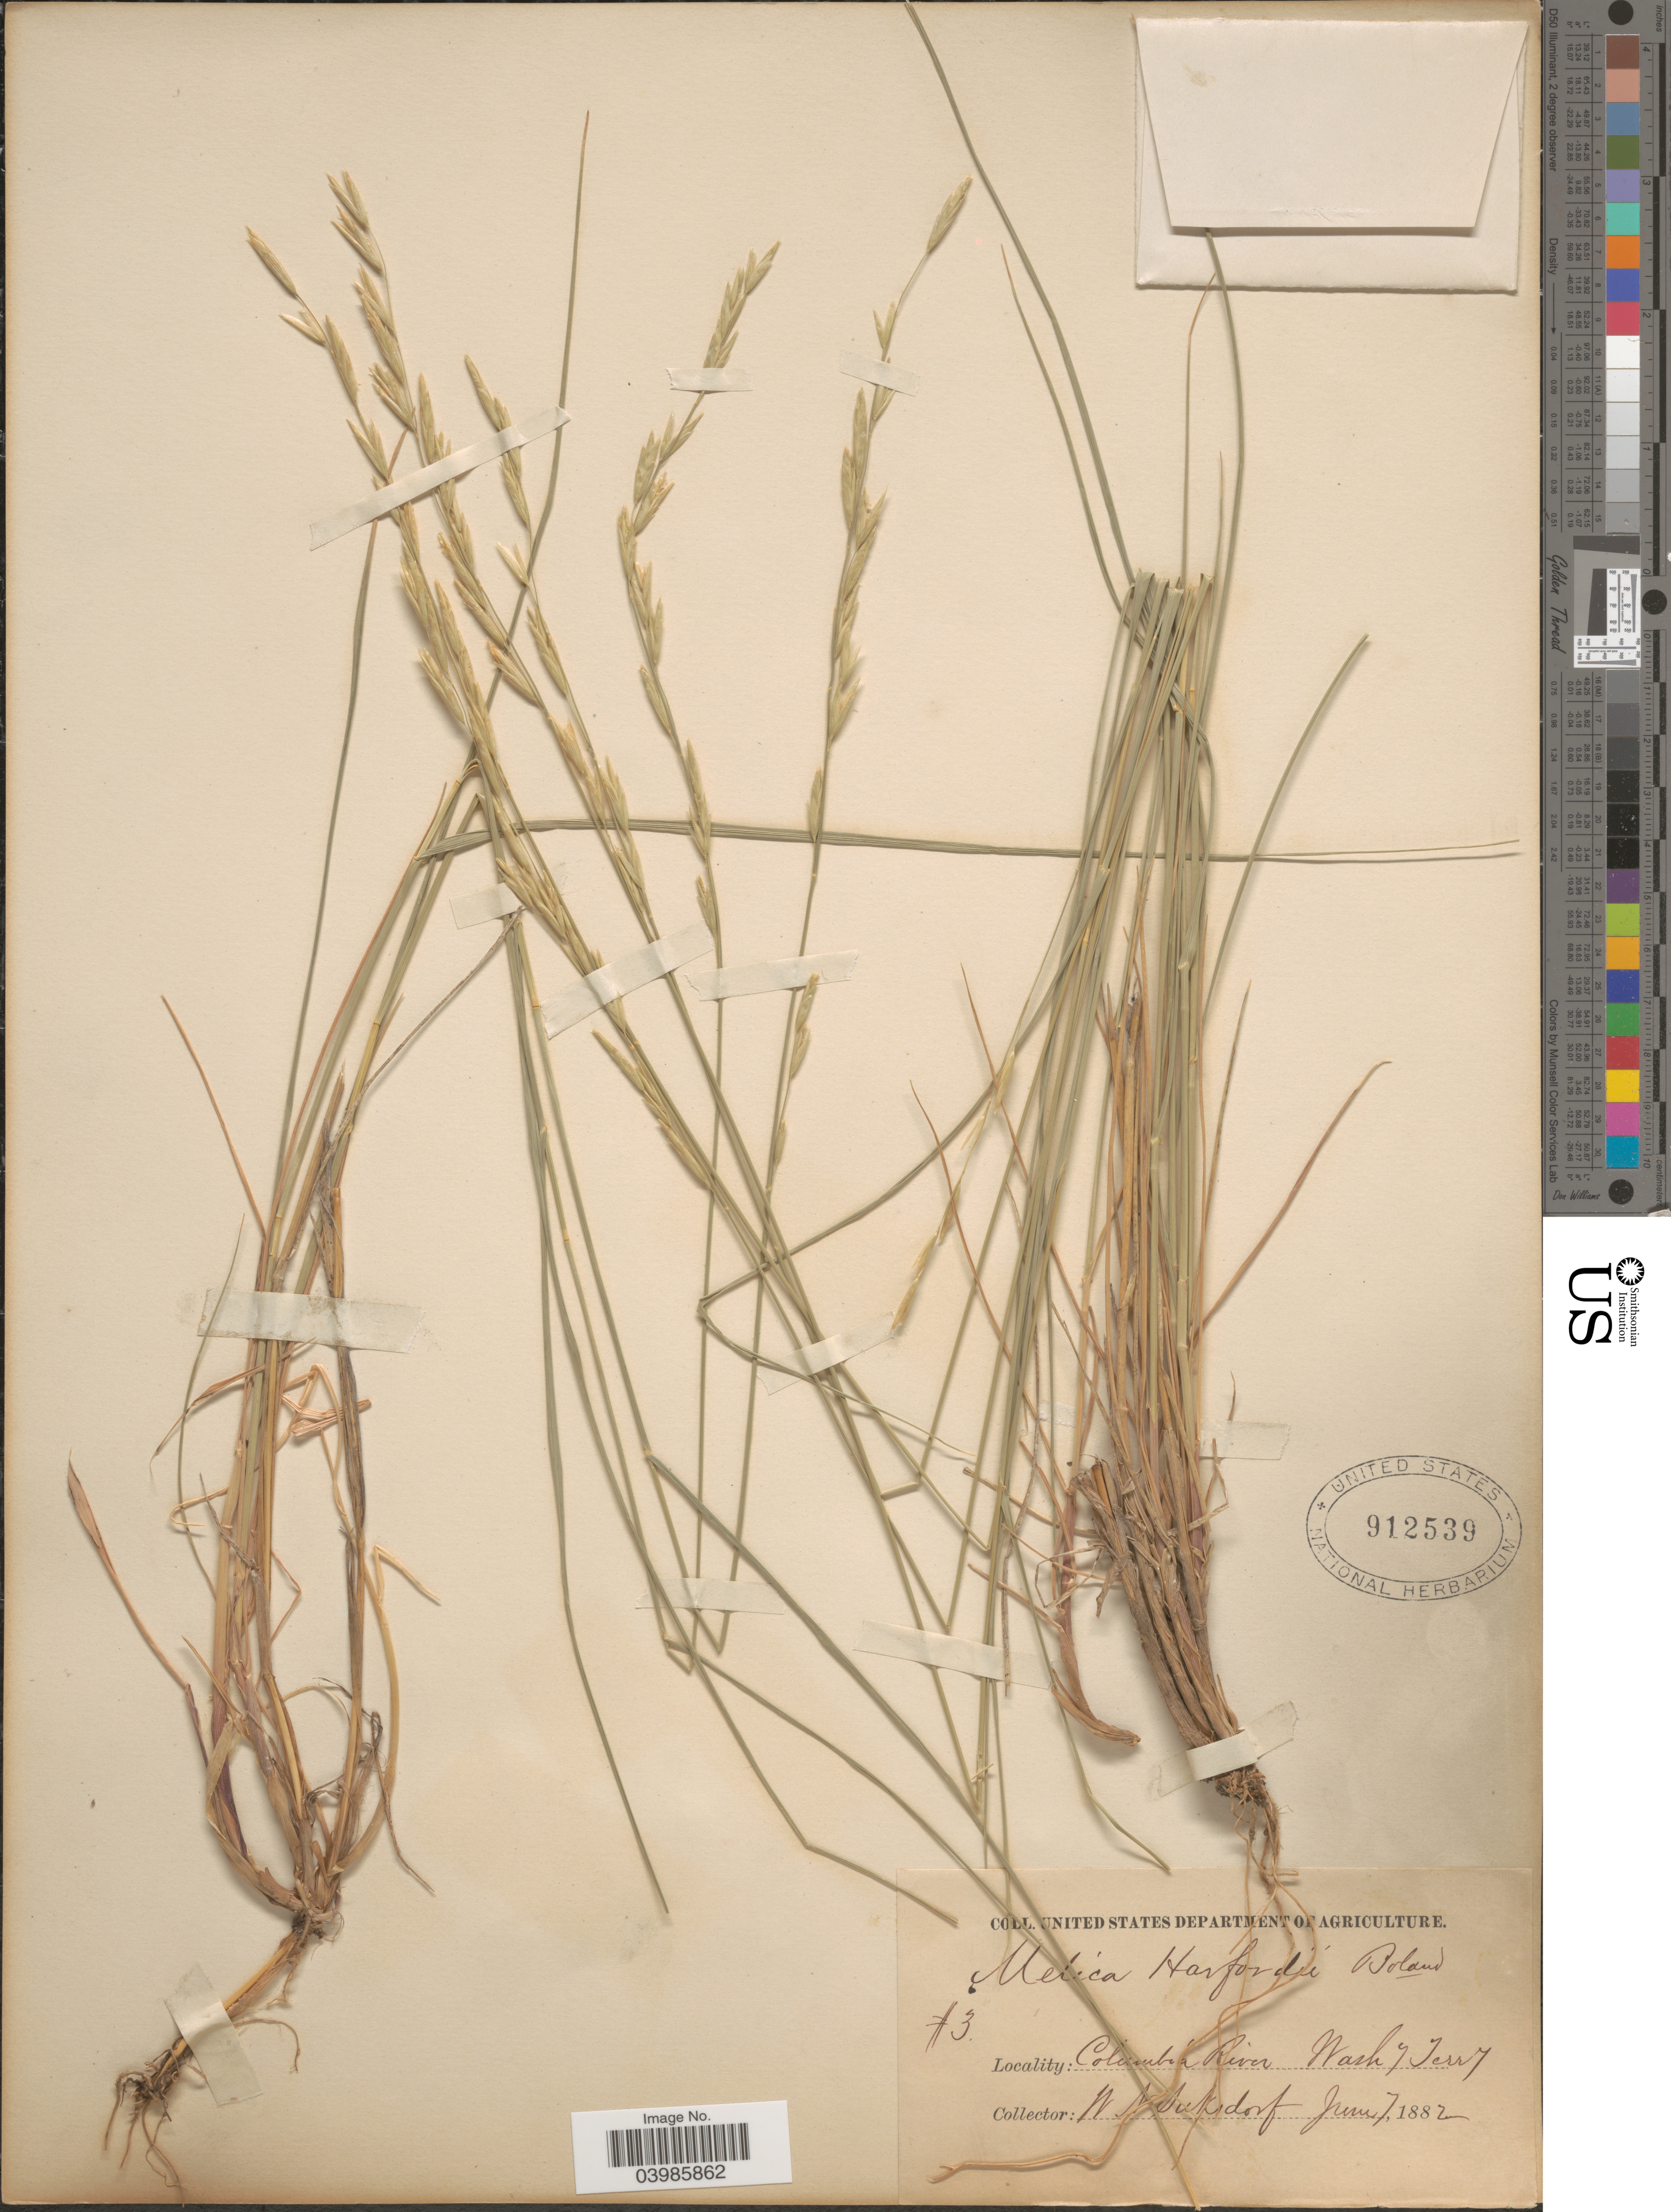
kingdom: Plantae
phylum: Tracheophyta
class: Liliopsida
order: Poales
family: Poaceae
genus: Melica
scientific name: Melica harfordii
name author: Bol.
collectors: W. N. Suksdorf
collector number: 3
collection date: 1882-06-07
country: United States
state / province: Washington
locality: Columbia River. Washg. Terr'y.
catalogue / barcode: US 912539